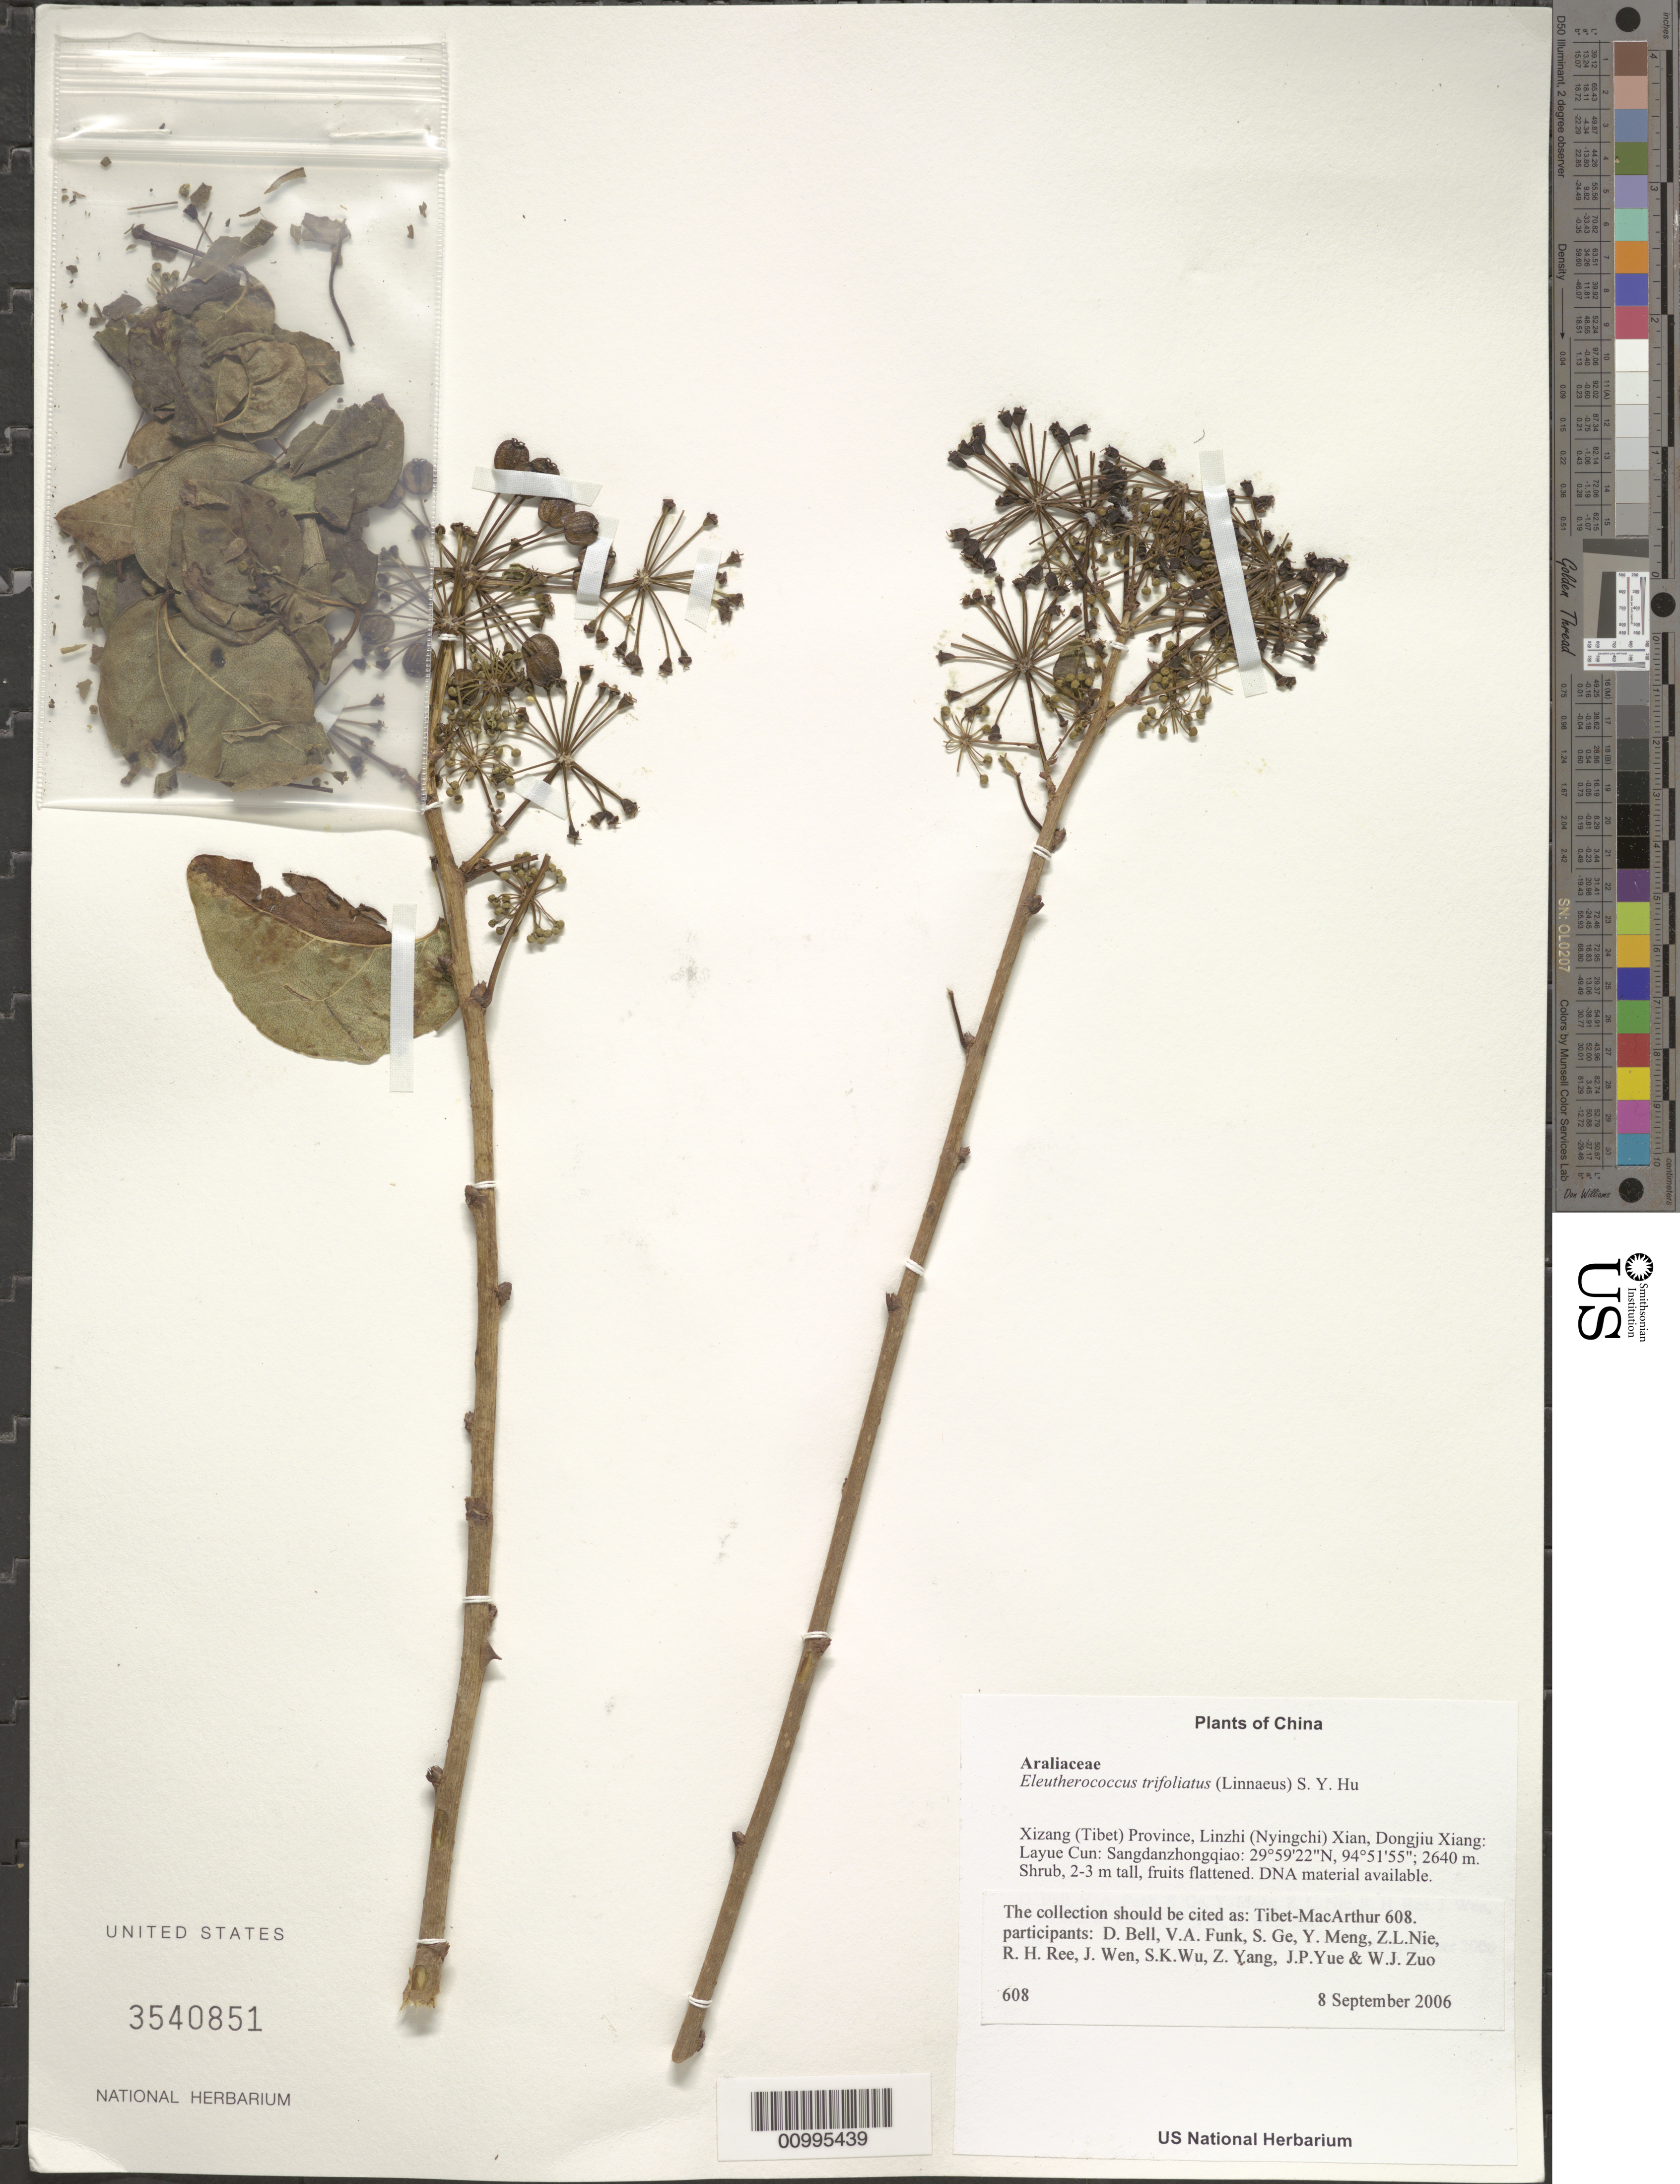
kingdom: Plantae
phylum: Tracheophyta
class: Magnoliopsida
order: Apiales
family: Araliaceae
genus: Eleutherococcus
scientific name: Eleutherococcus trifoliatus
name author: (L.) S.Y. Hu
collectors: Tibet-MacArthur, D. A. Bell, V. Funk, S. Ge, Y. Meng, Z. Nie, R. Ree, J. Wen, S. K. Wu, Z. Yang, J. Yue & W. Zuo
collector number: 608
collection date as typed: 08 Sep 2006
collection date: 2006-09-08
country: China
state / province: Xizang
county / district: Linzhi (Nyingchi) Xian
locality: Dongjiu Xiang: Layue Cun: Sangdanzhongqiao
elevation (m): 2640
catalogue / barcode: US 3540851